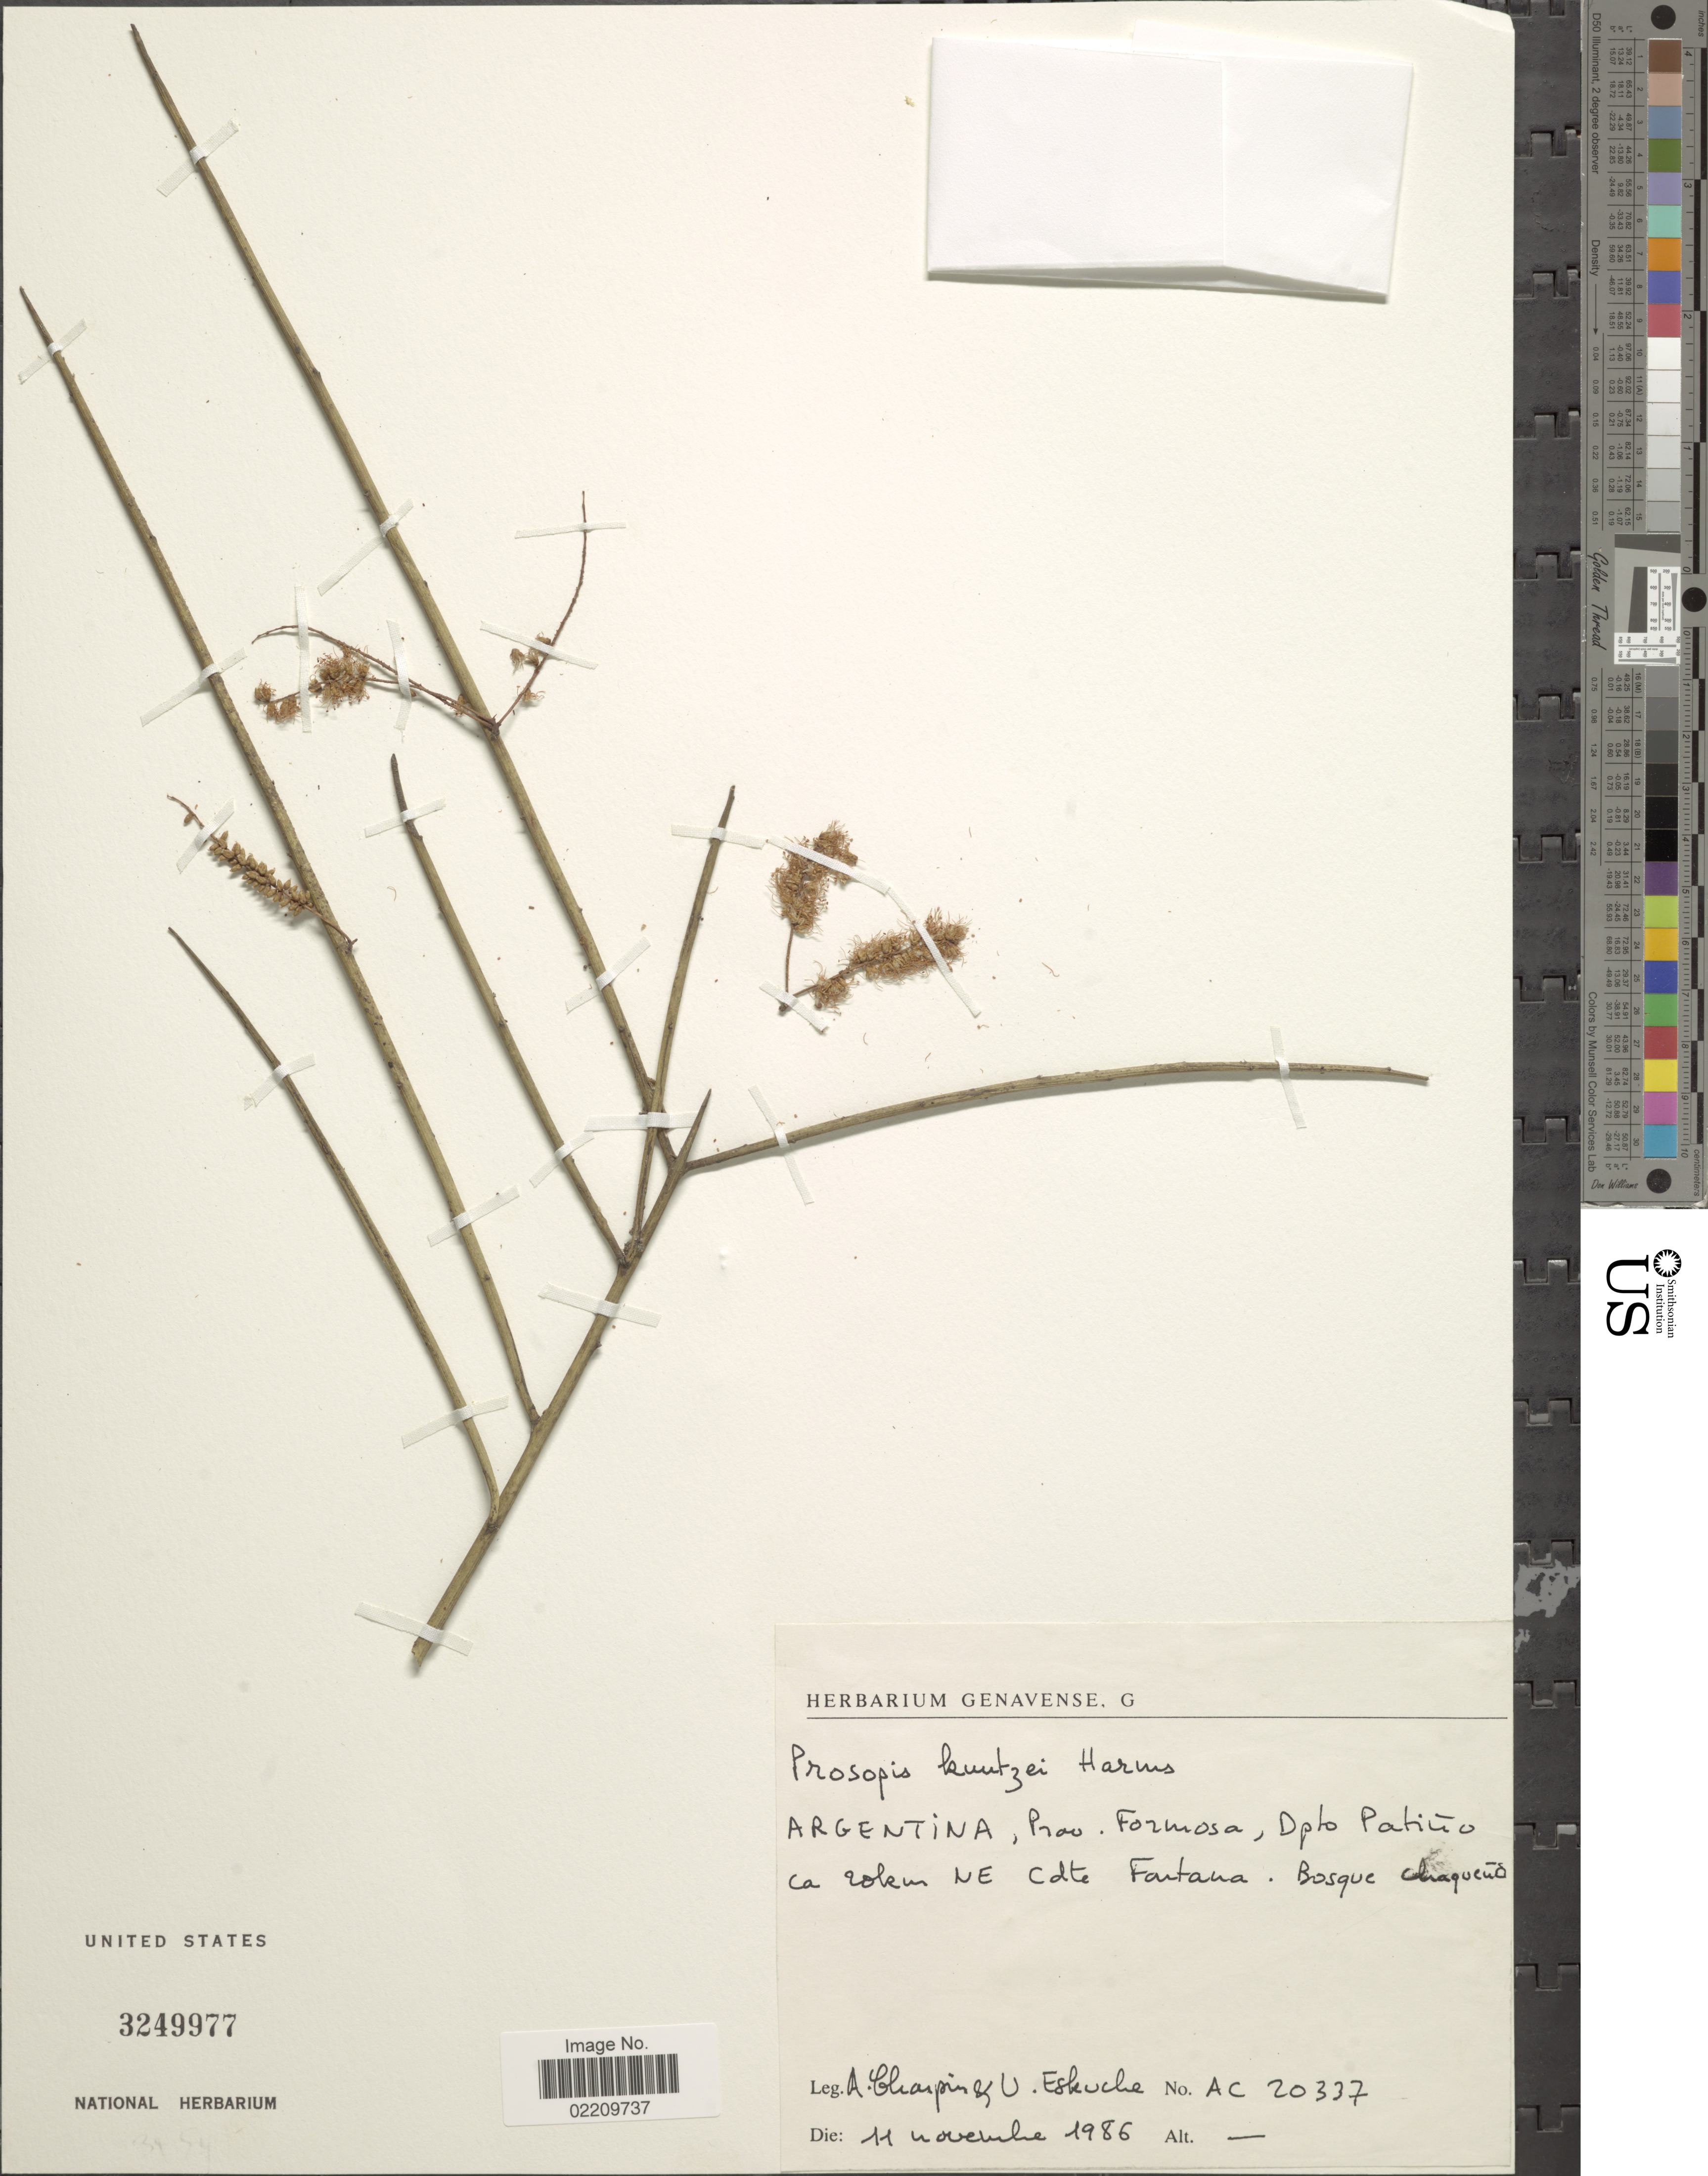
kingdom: Plantae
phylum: Tracheophyta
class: Magnoliopsida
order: Fabales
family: Fabaceae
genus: Neltuma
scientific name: Neltuma kuntzei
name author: (Harms ex Kuntze) C. E. Hughes & G.P. Lewis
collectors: A. Charpin & U. Eskuche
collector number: AC 20337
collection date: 1986-11-11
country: Argentina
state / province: Formosa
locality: Argentina, Prov. Formosa, Dpto Patino ca 20 km NE Cdte Fortana.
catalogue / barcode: US 3249977